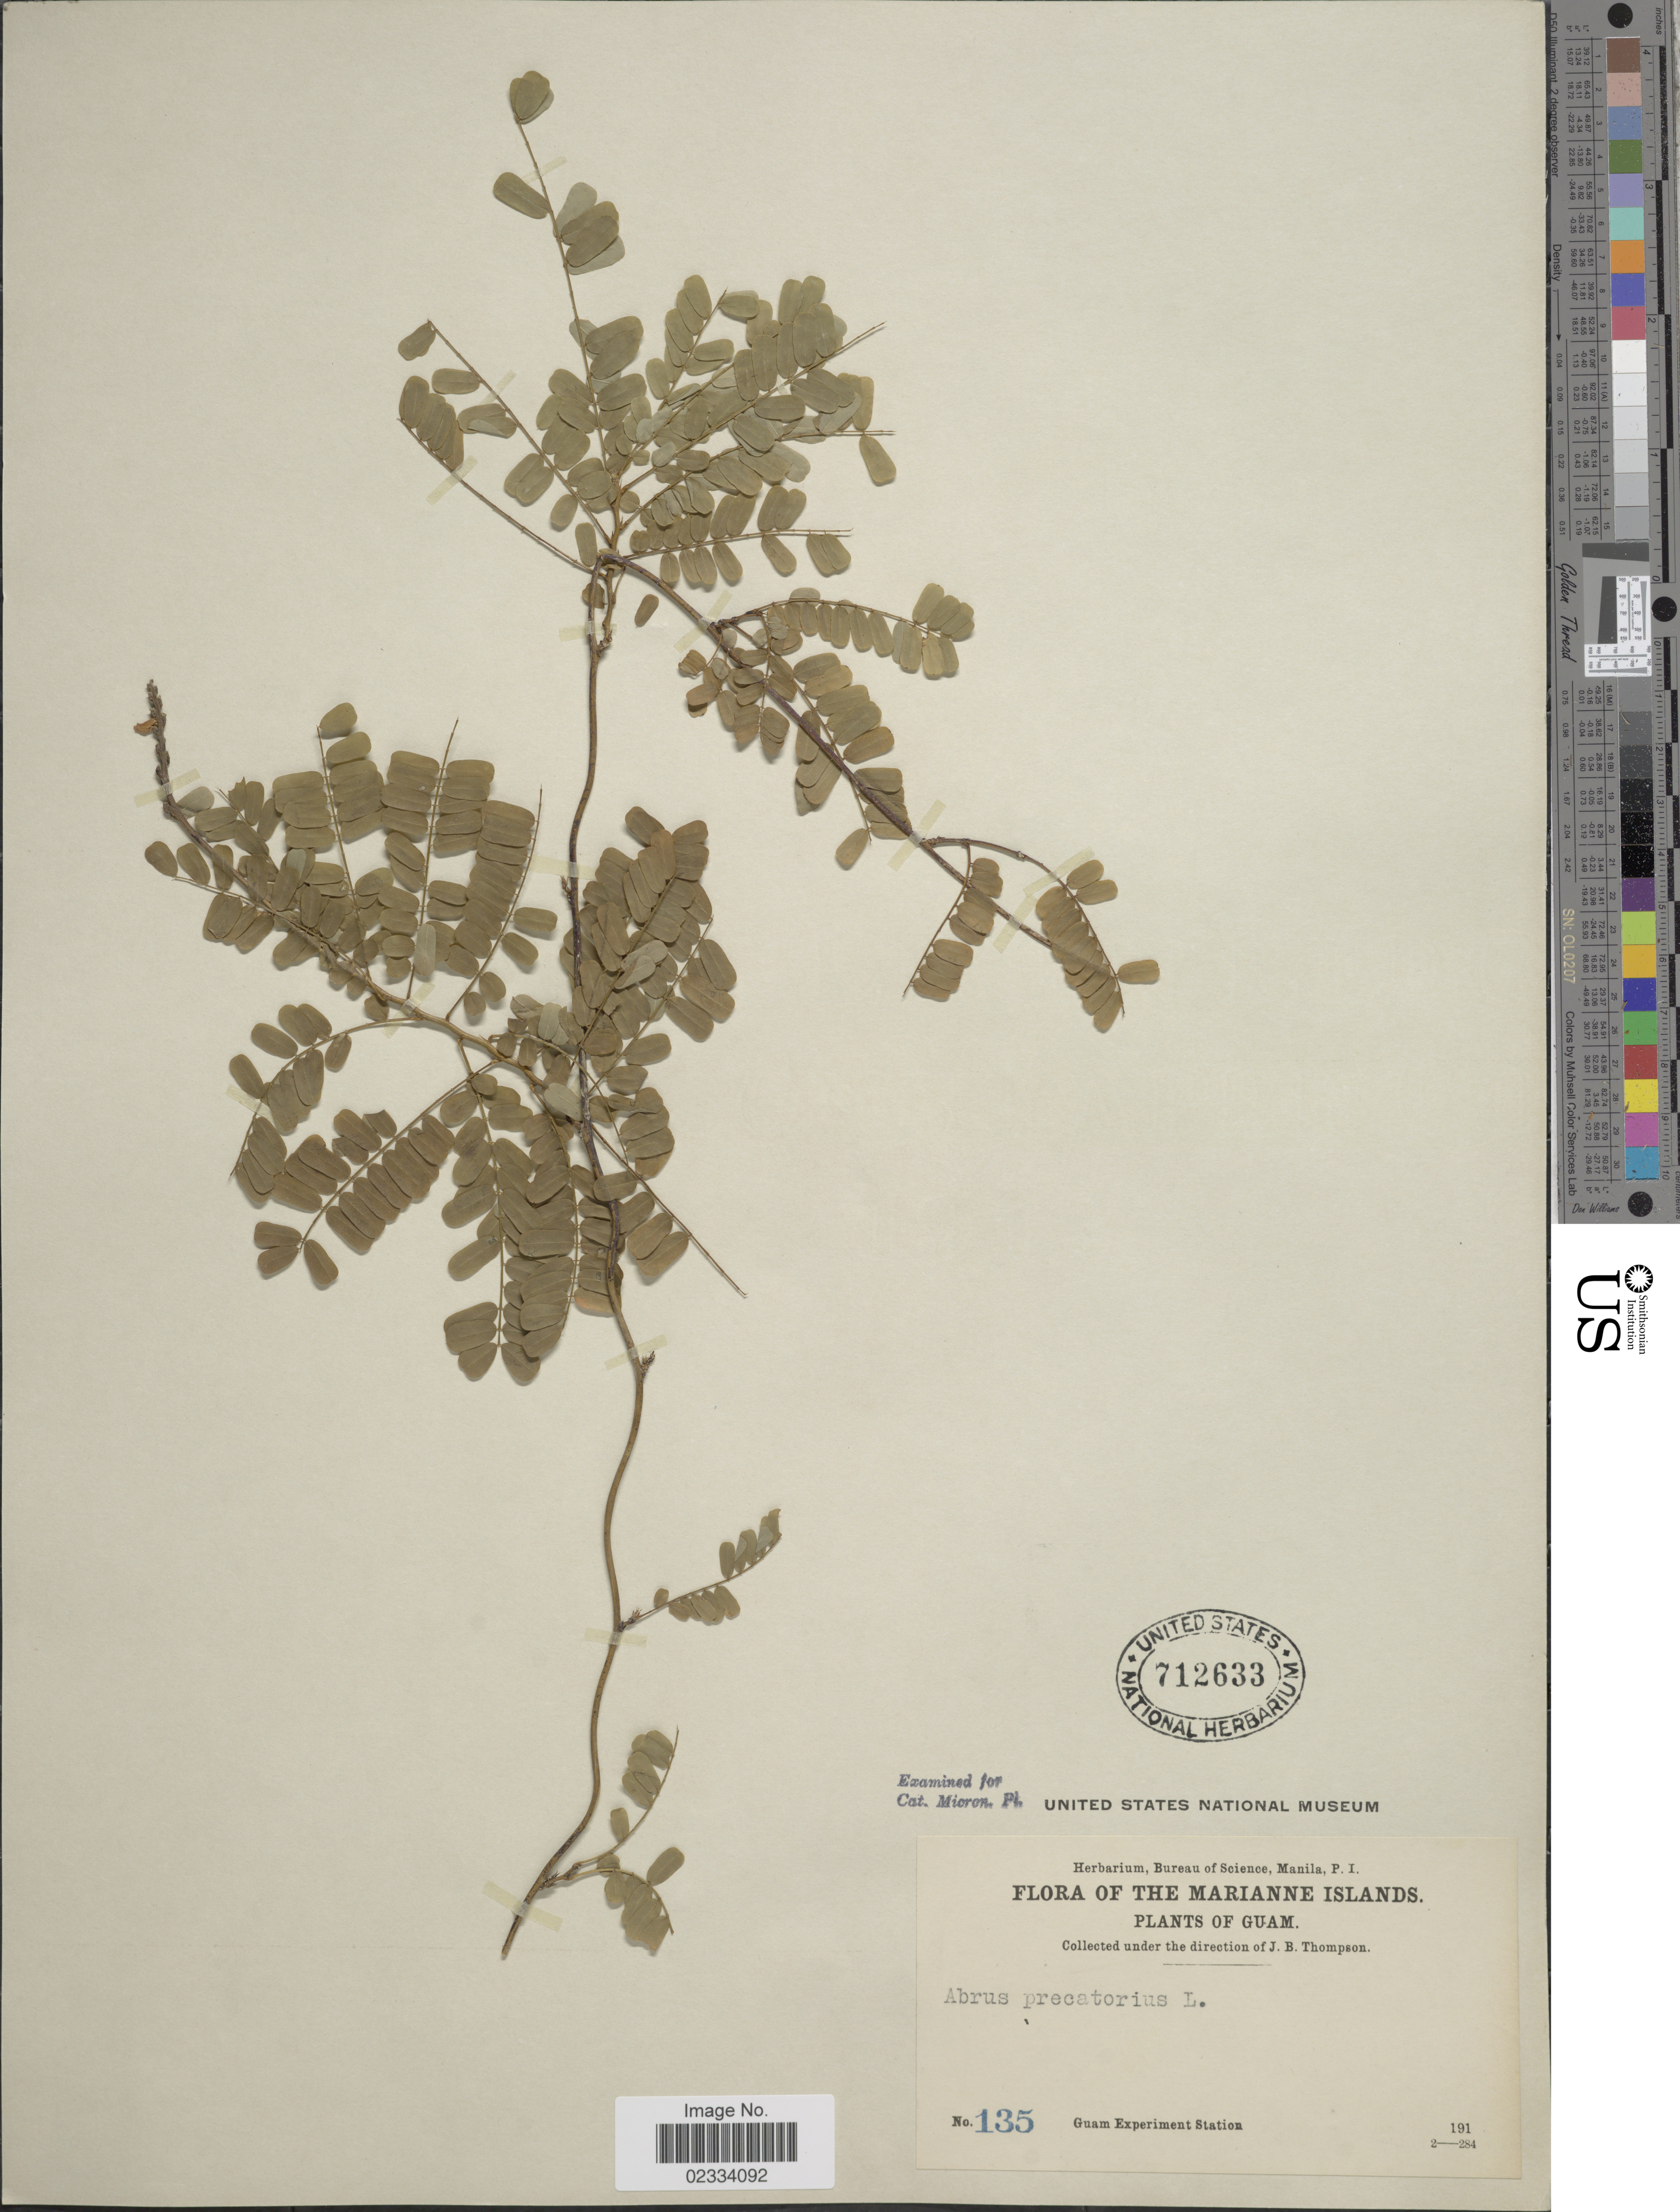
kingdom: Plantae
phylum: Tracheophyta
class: Magnoliopsida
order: Fabales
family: Fabaceae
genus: Abrus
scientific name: Abrus precatorius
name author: L.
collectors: ex Guam exp. Sta.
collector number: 135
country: Guam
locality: Mariane Islands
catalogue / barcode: US 712633